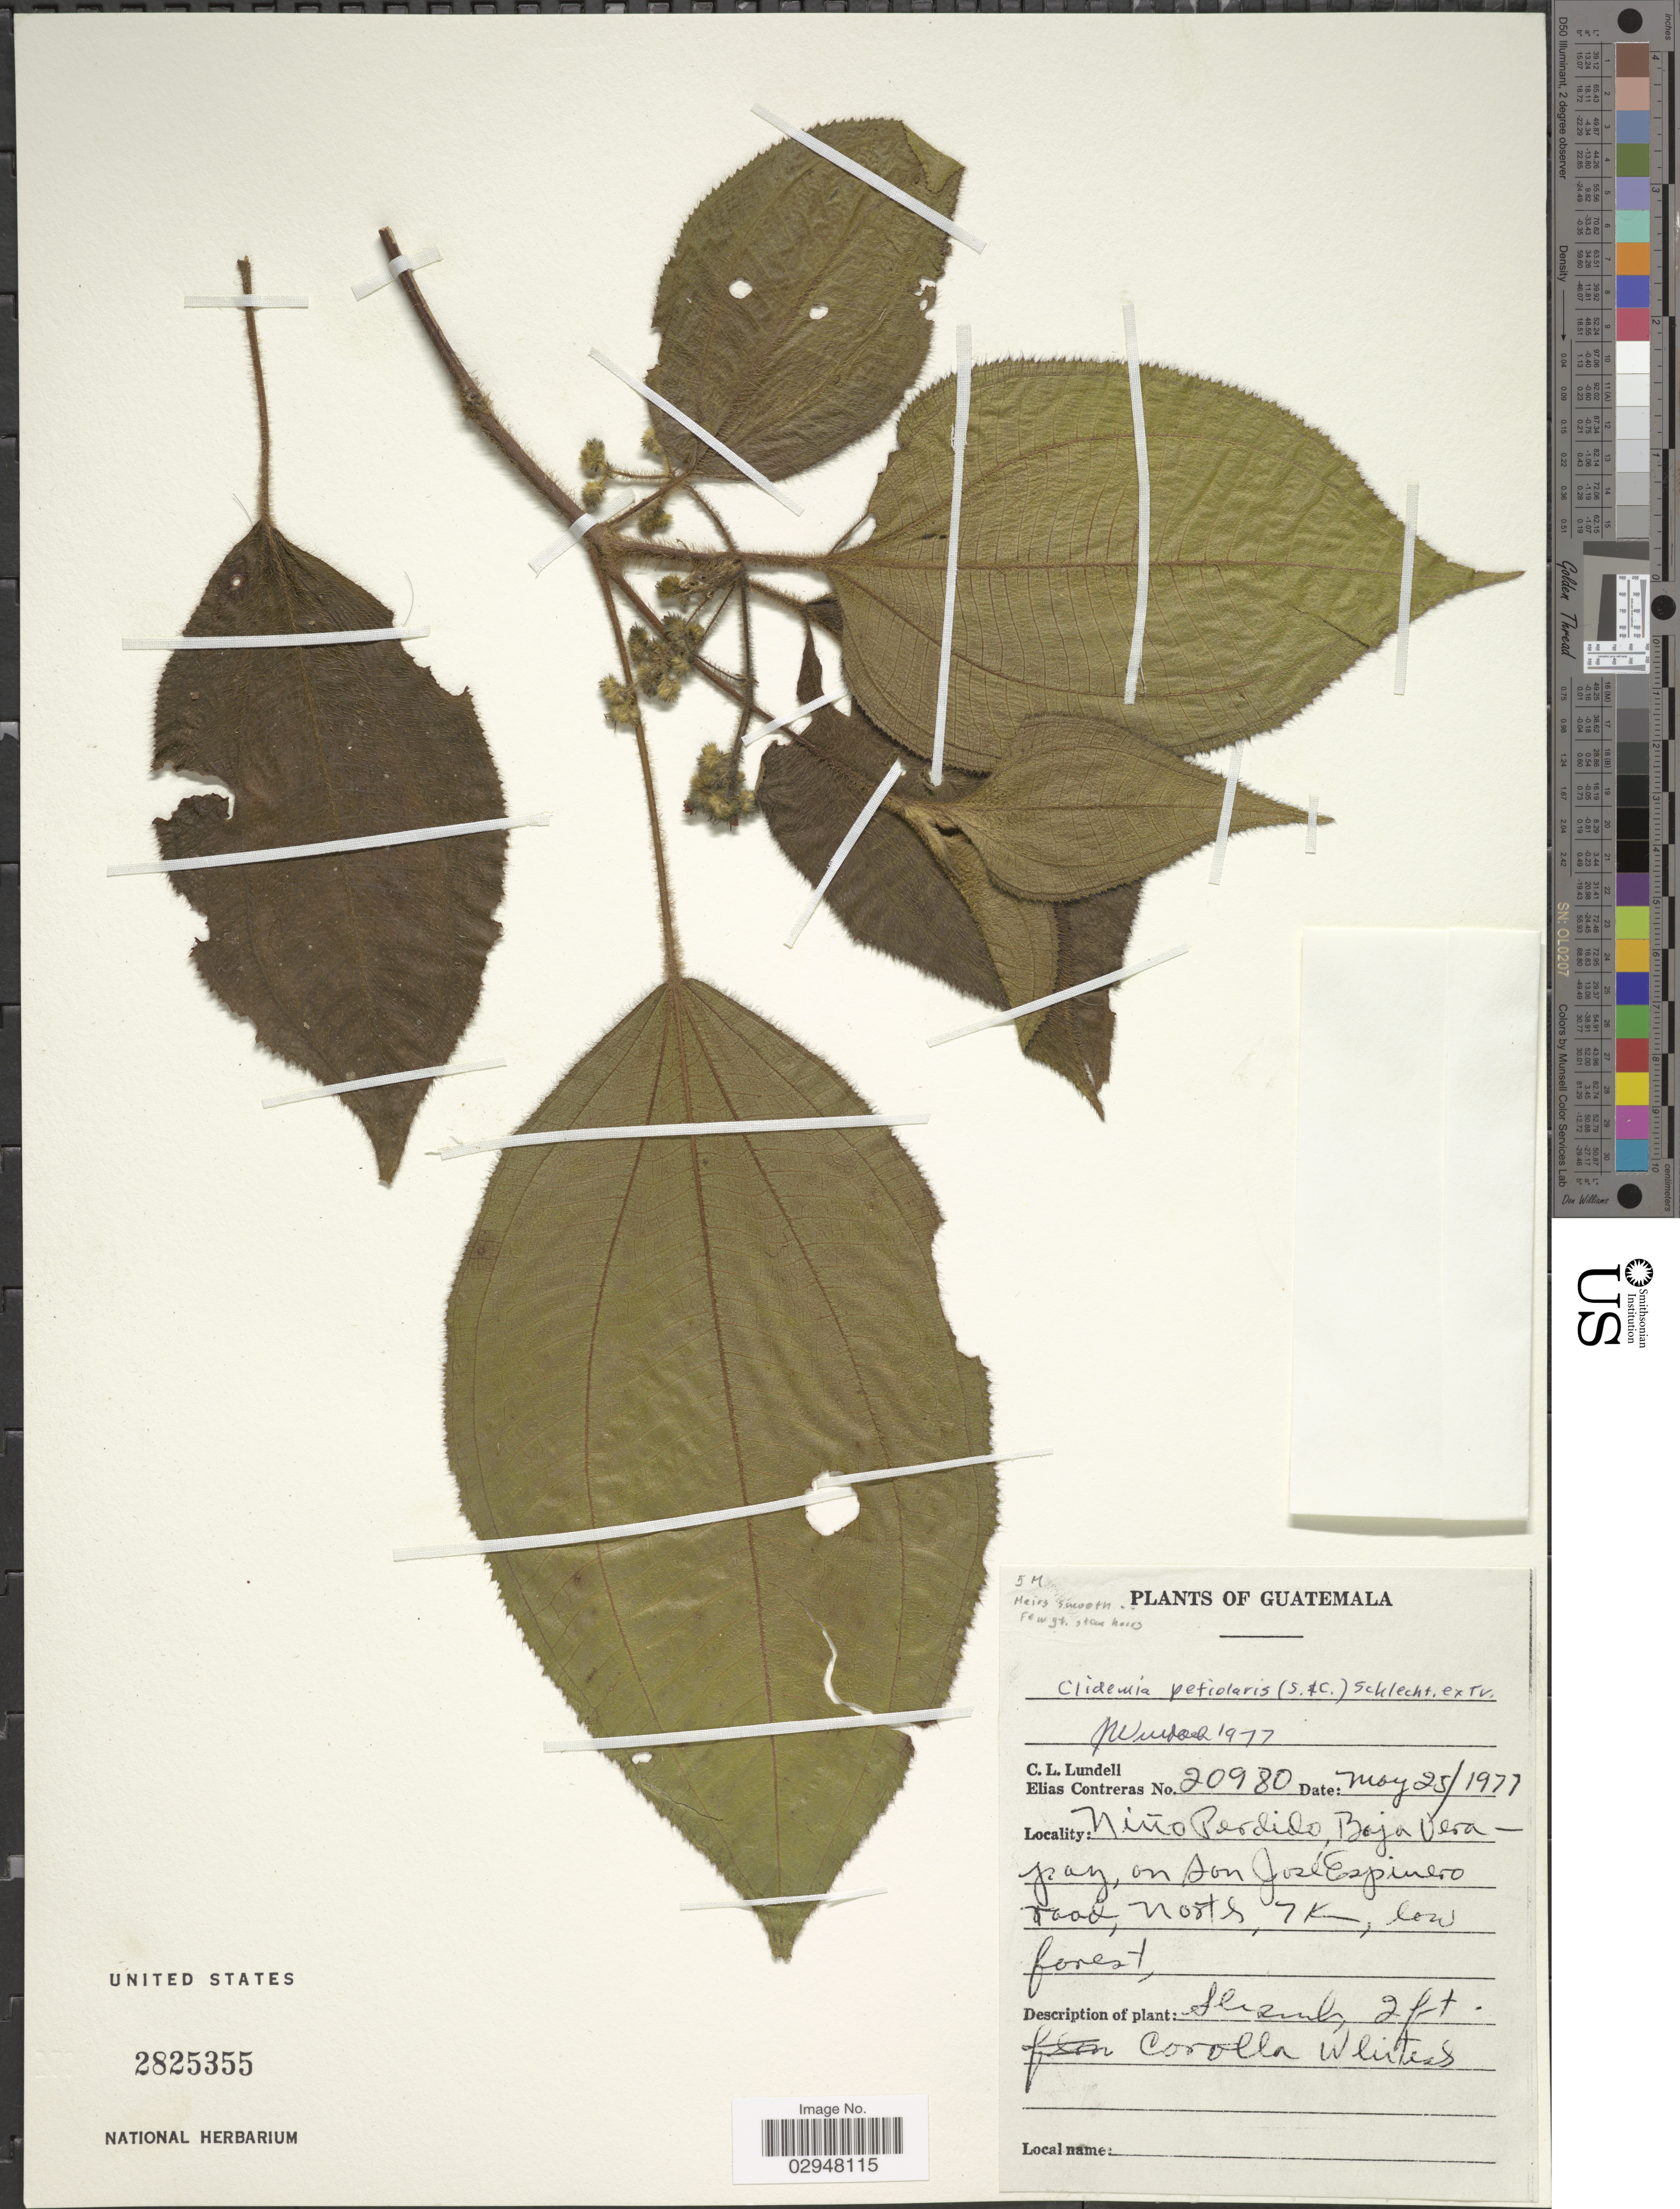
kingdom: Plantae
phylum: Tracheophyta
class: Magnoliopsida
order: Myrtales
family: Melastomataceae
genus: Clidemia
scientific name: Clidemia petiolaris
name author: (Schltdl. & Cham.) Schltdl. ex Triana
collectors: C. L. Lundell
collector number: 20980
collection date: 1977-05-25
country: Guatemala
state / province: Baja Verapaz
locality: Niño Perdido, Baja Verapaz, on San José Espinero road, north, 7 km.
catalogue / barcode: US 2825355